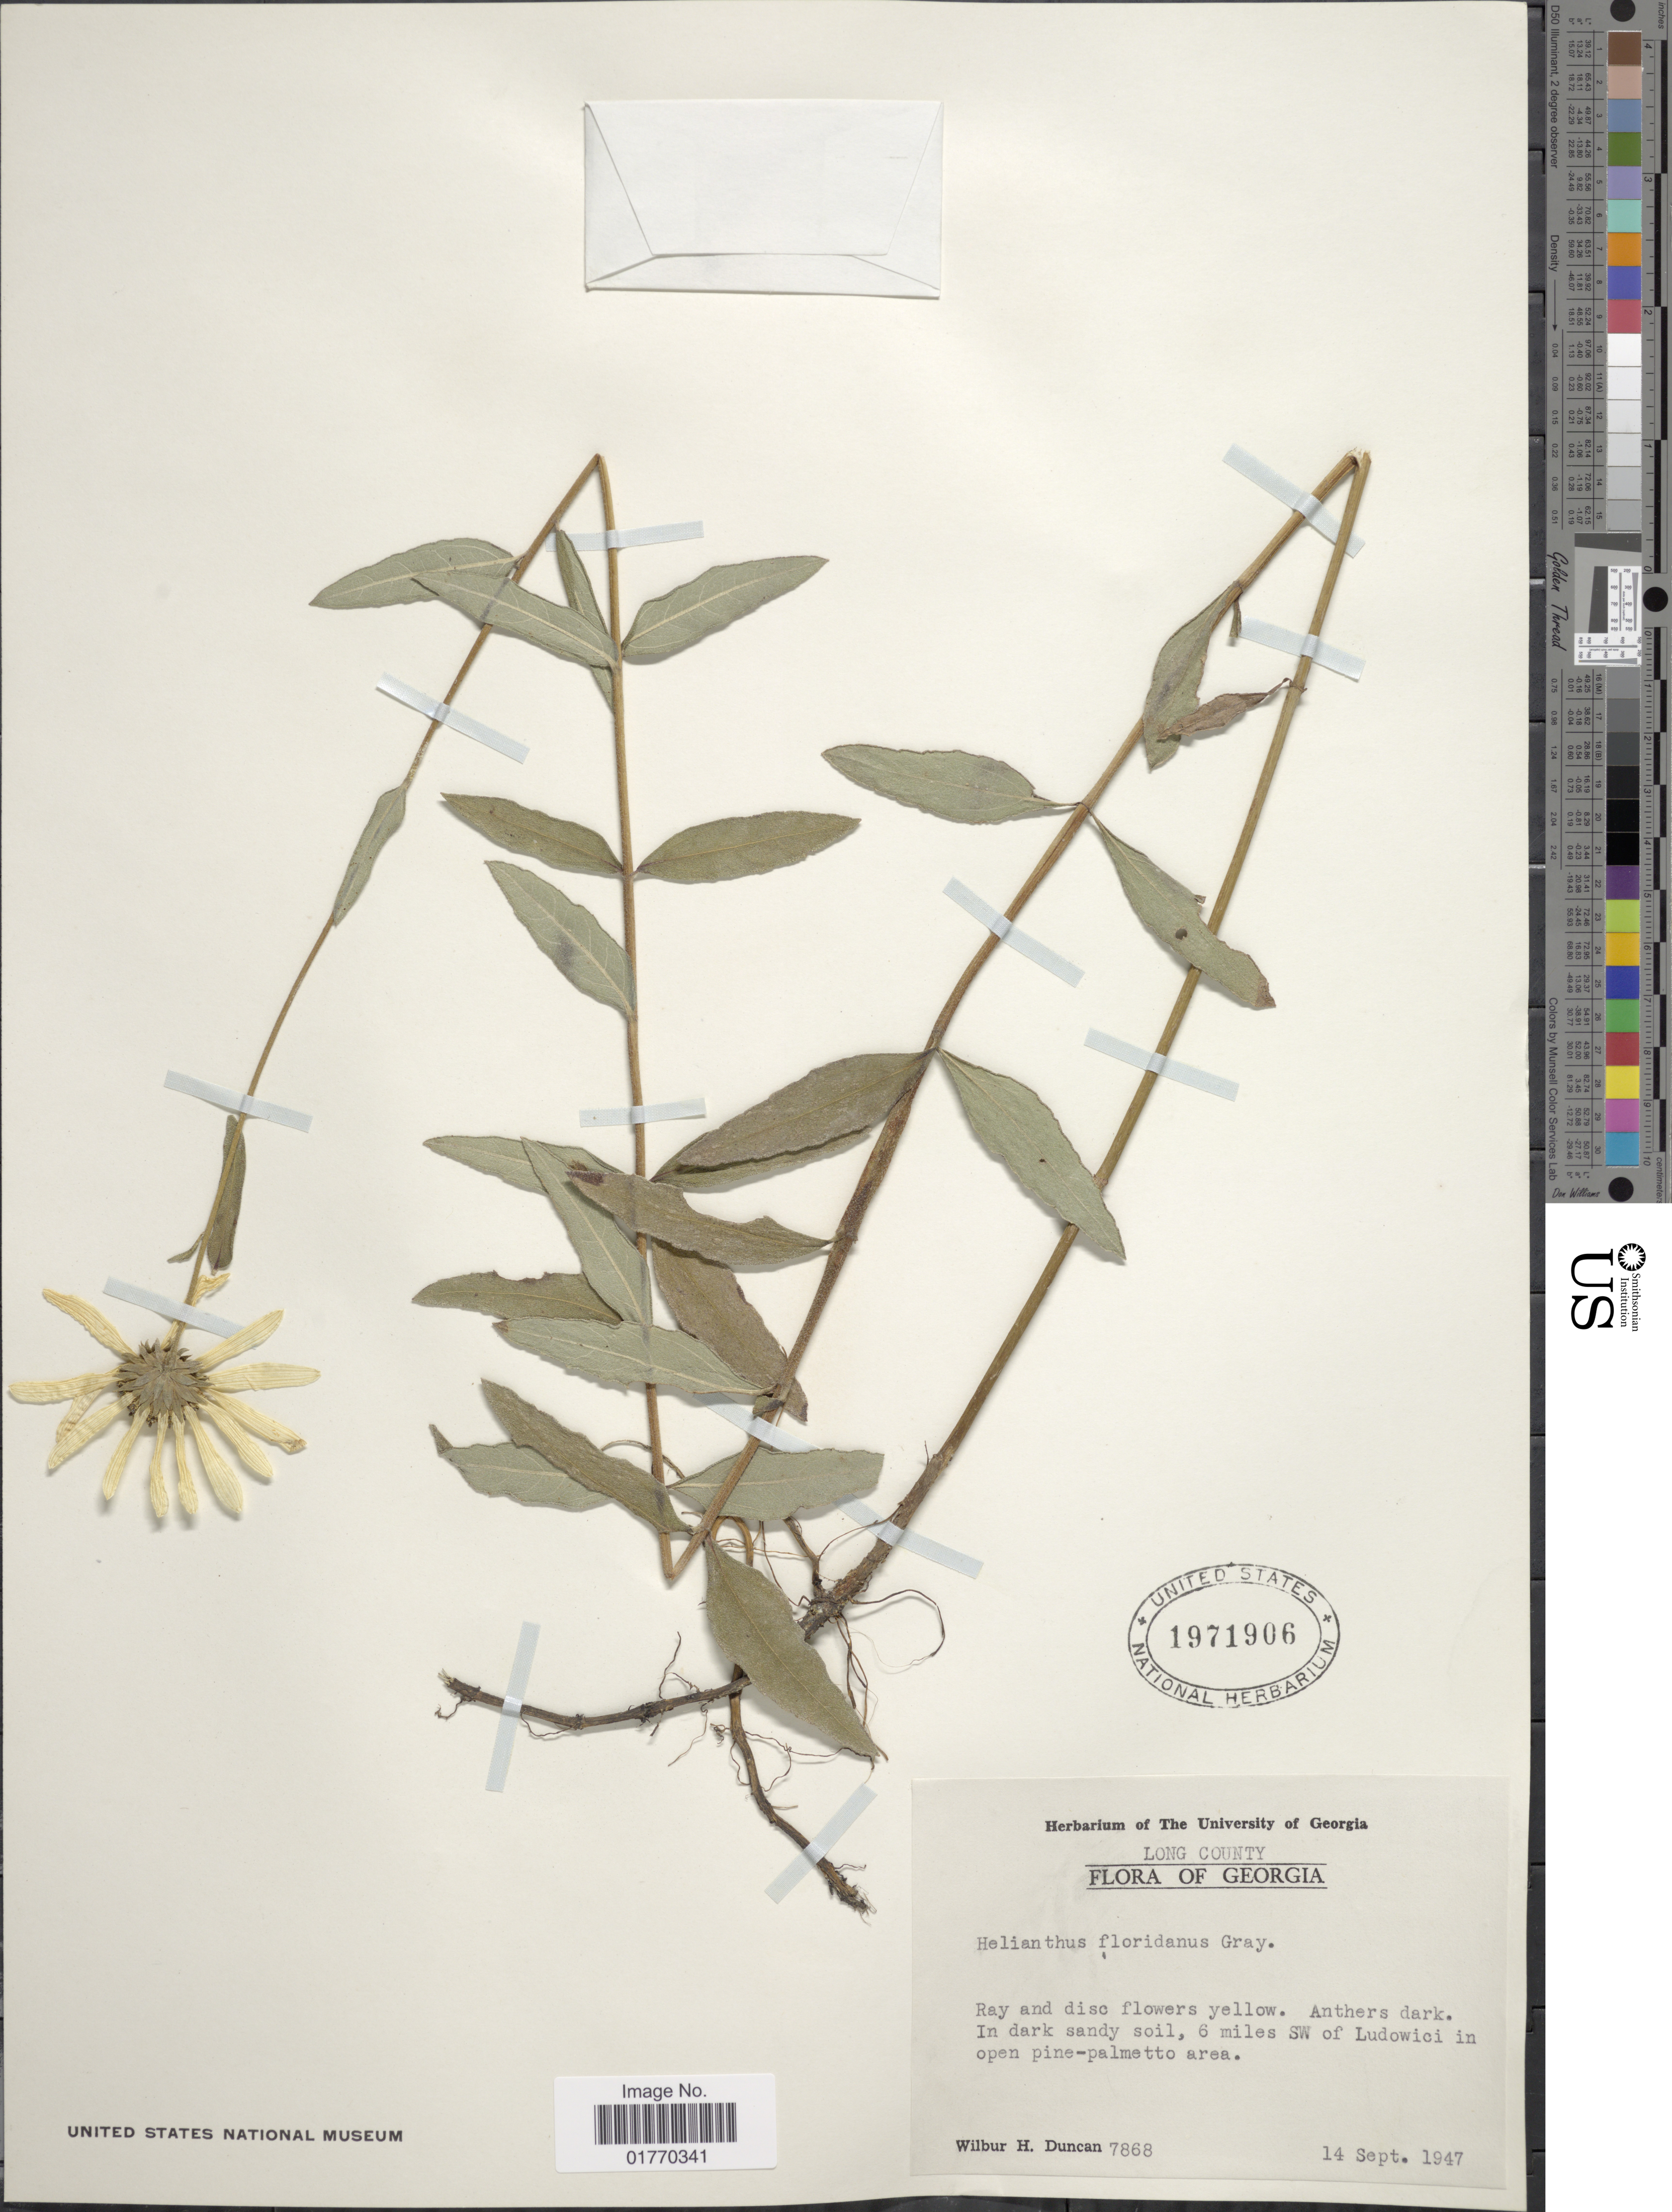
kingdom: Plantae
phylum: Tracheophyta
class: Magnoliopsida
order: Asterales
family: Asteraceae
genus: Helianthus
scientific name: Helianthus floridanus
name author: A. Gray ex Chapm.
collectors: W. H. Duncan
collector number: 7868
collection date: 1947-09-14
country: United States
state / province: Georgia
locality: Long County, 6 miles SW of Ludowici on open pine-palmetto area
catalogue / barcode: US 1971906